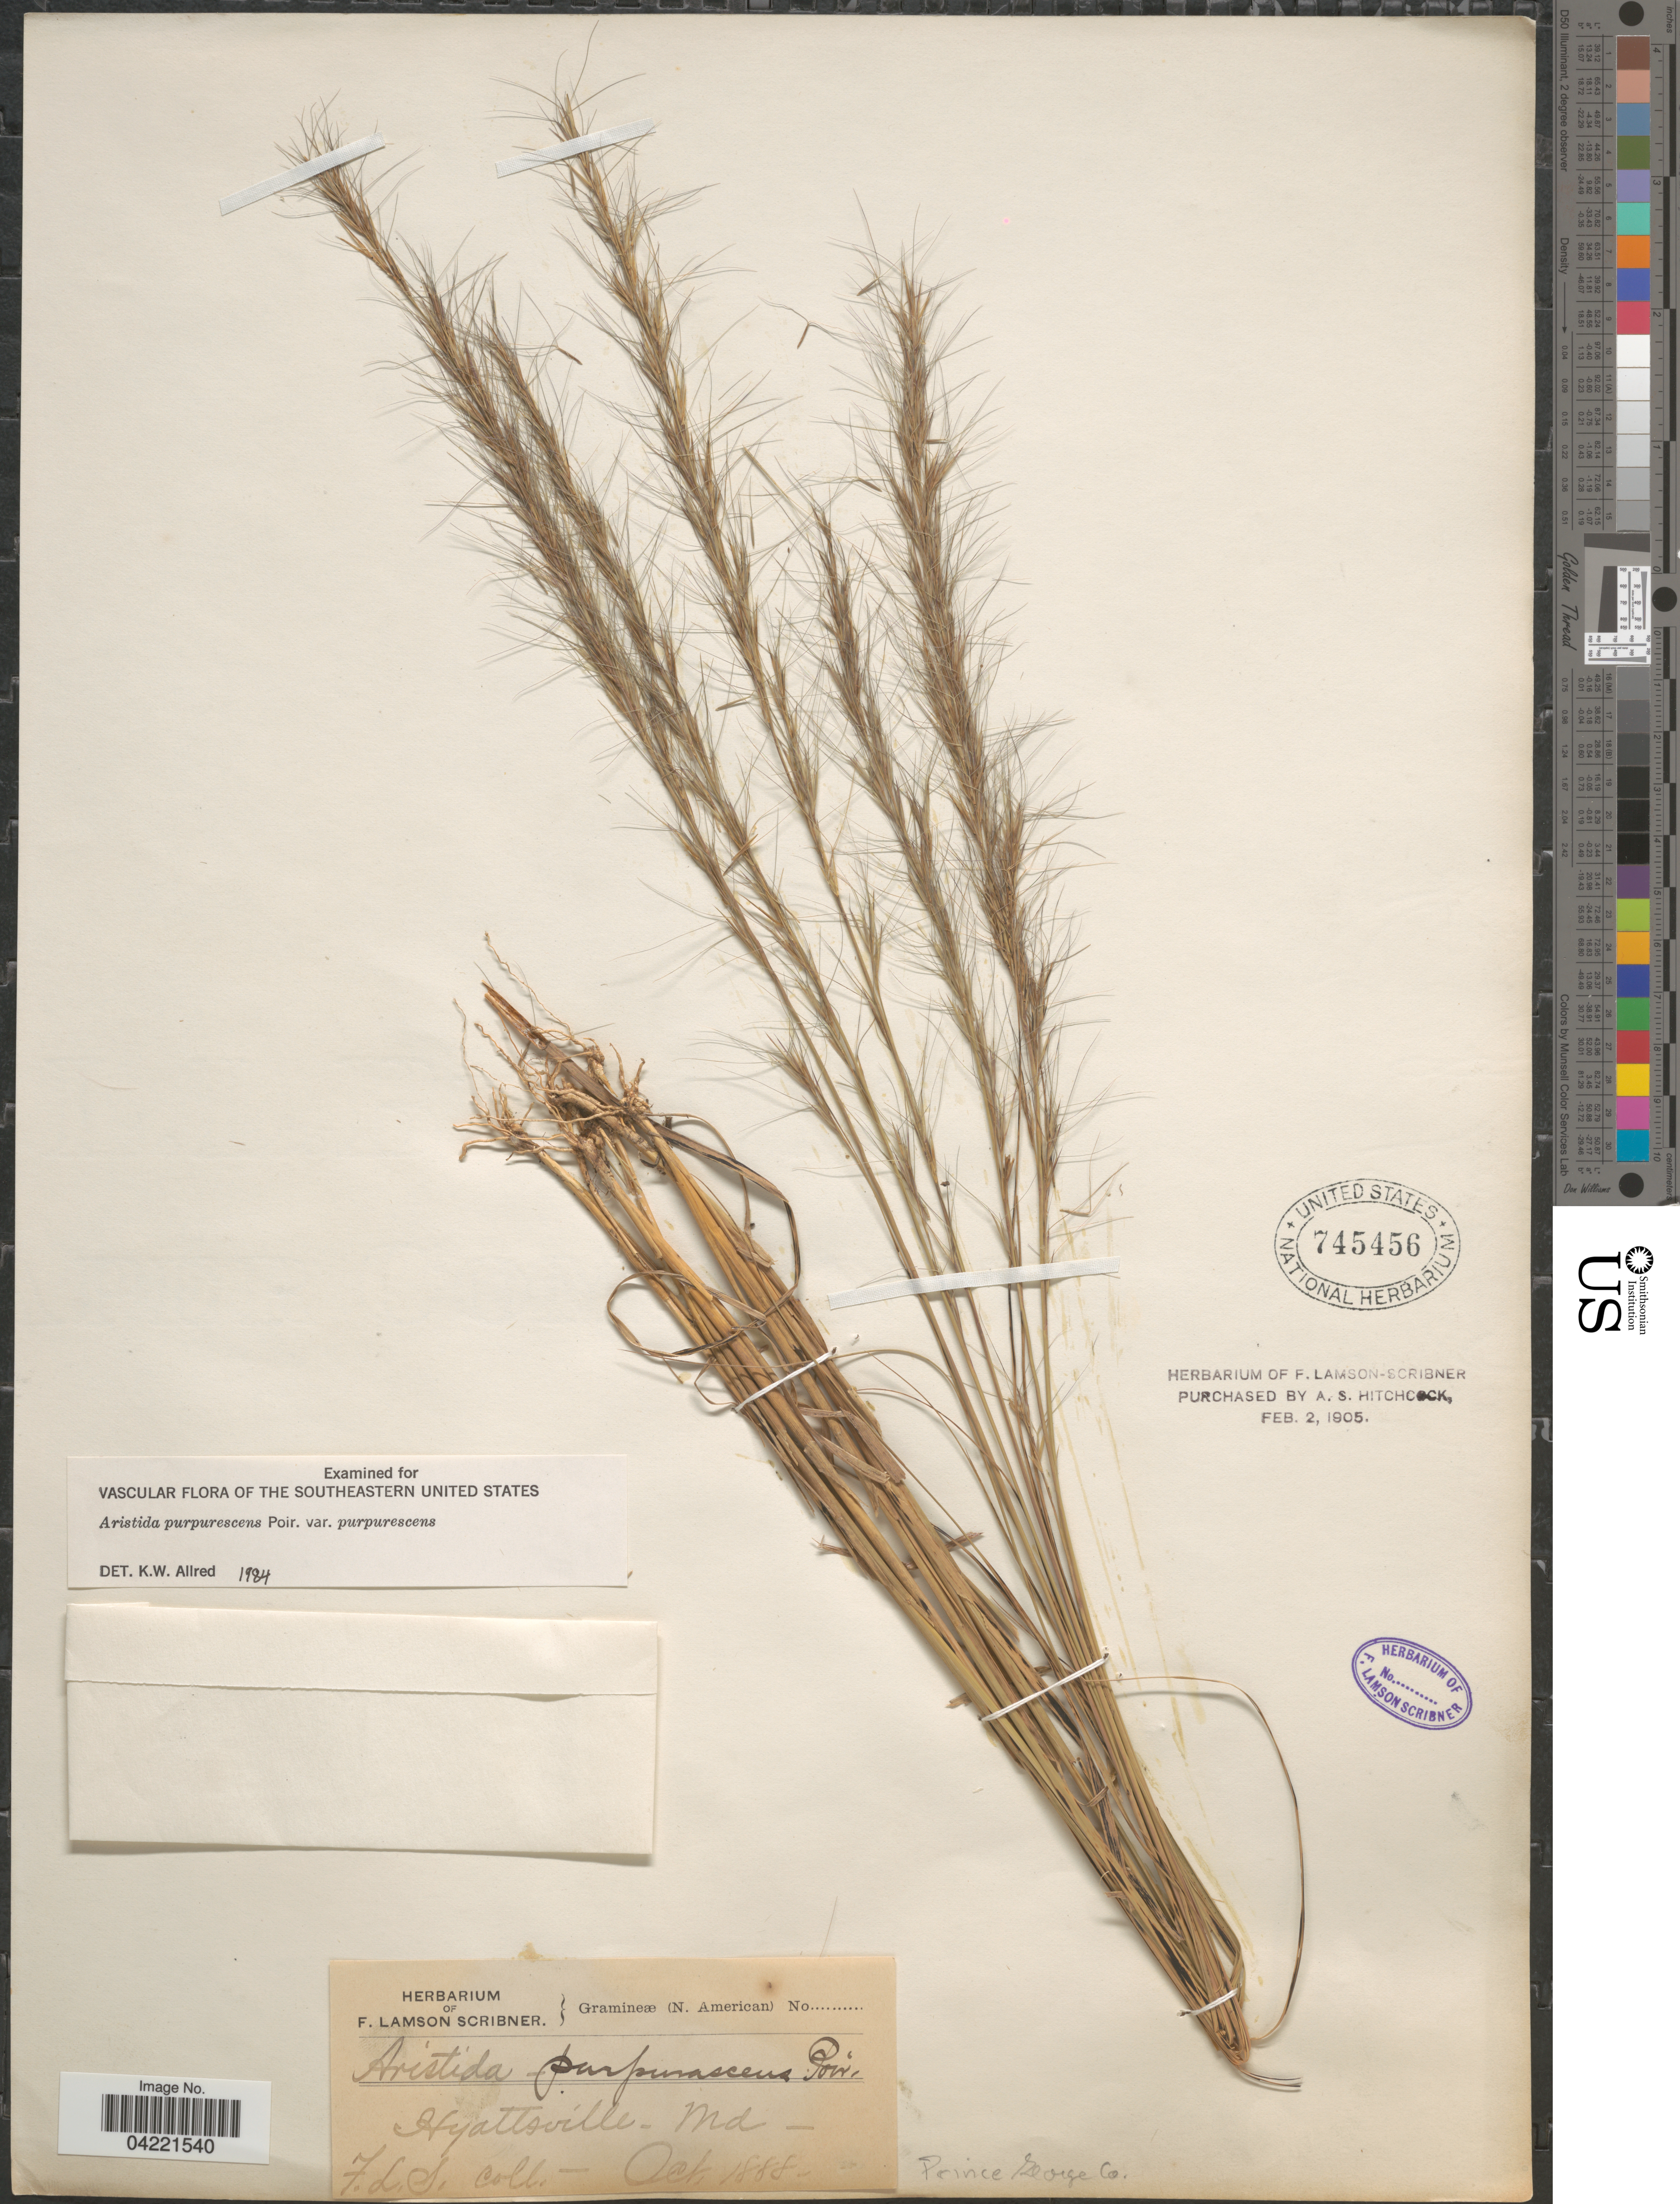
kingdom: Plantae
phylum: Tracheophyta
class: Liliopsida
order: Poales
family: Poaceae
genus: Aristida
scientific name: Aristida purpurascens var. purpurescens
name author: Poir.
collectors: F. L. Scribner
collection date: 1888-10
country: United States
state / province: Maryland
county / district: Prince George's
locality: Hyattsville. Prince Georges Co.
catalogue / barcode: US 745456